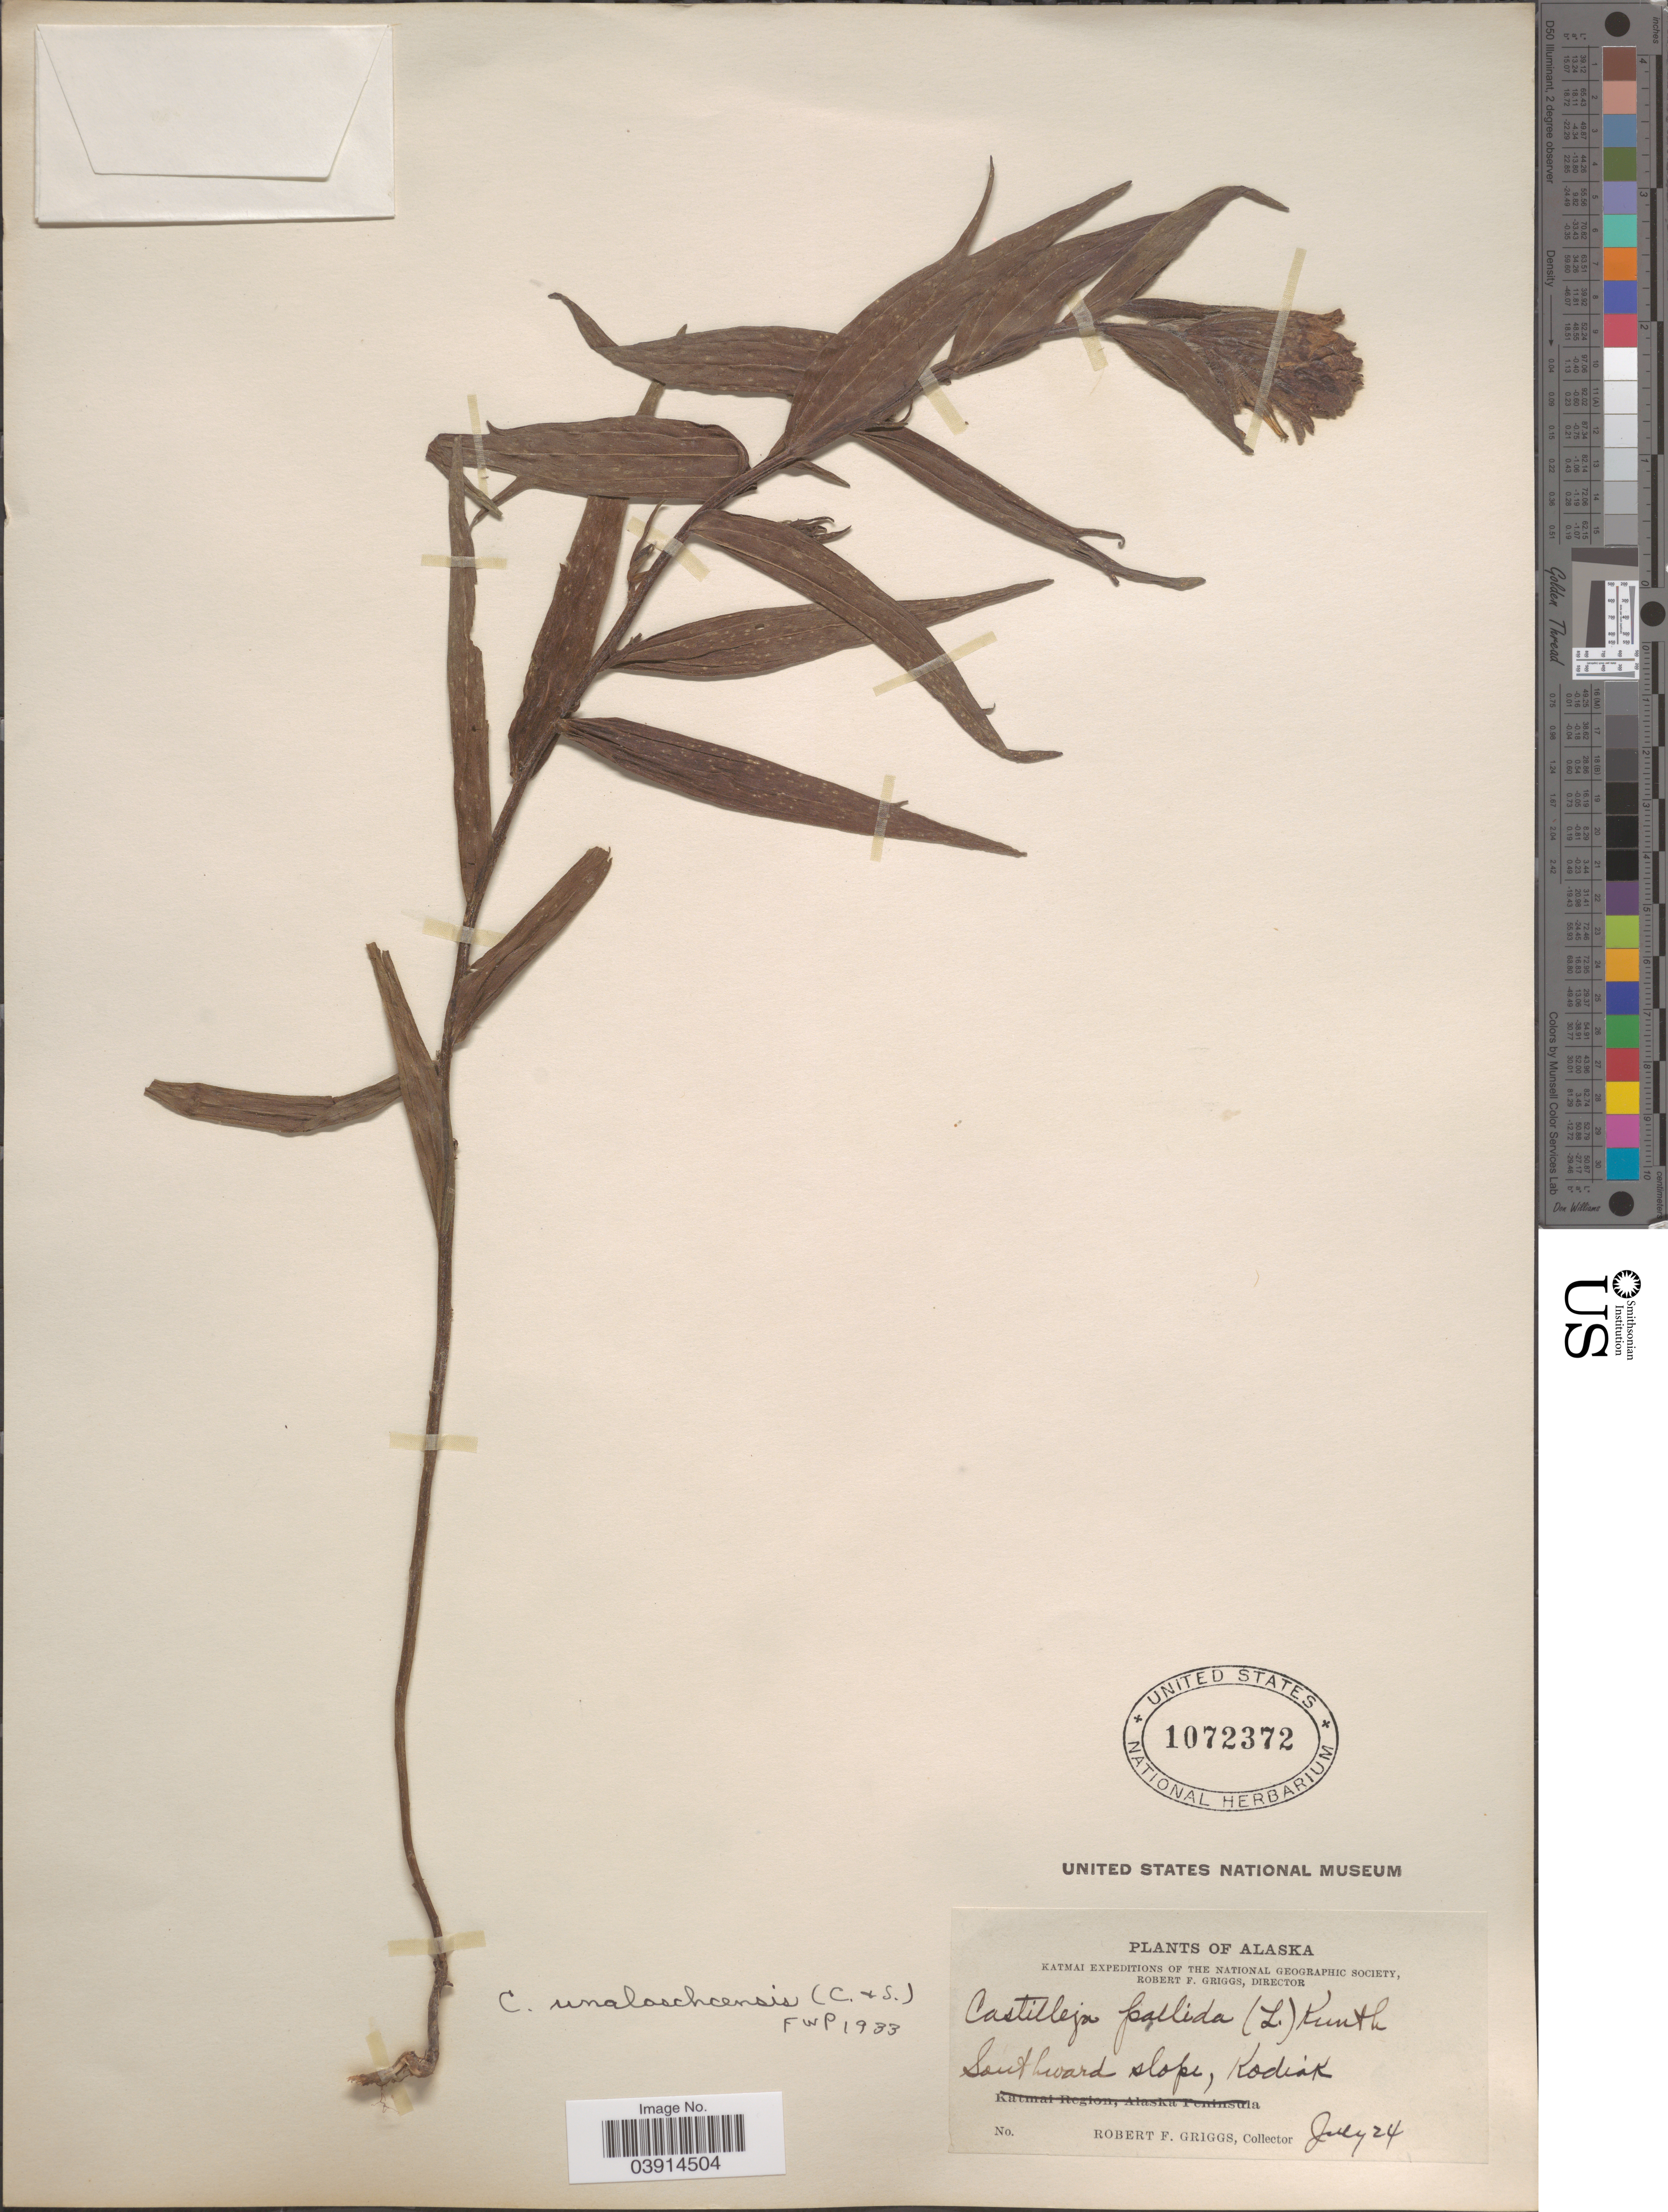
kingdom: Plantae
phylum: Tracheophyta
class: Magnoliopsida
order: Lamiales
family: Orobanchaceae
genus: Castilleja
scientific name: Castilleja unalaschcensis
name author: (Cham. & Schltdl.) Malte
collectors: R. F. Griggs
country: United States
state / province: Alaska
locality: Southward slope, Kodiak.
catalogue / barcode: US 1072372